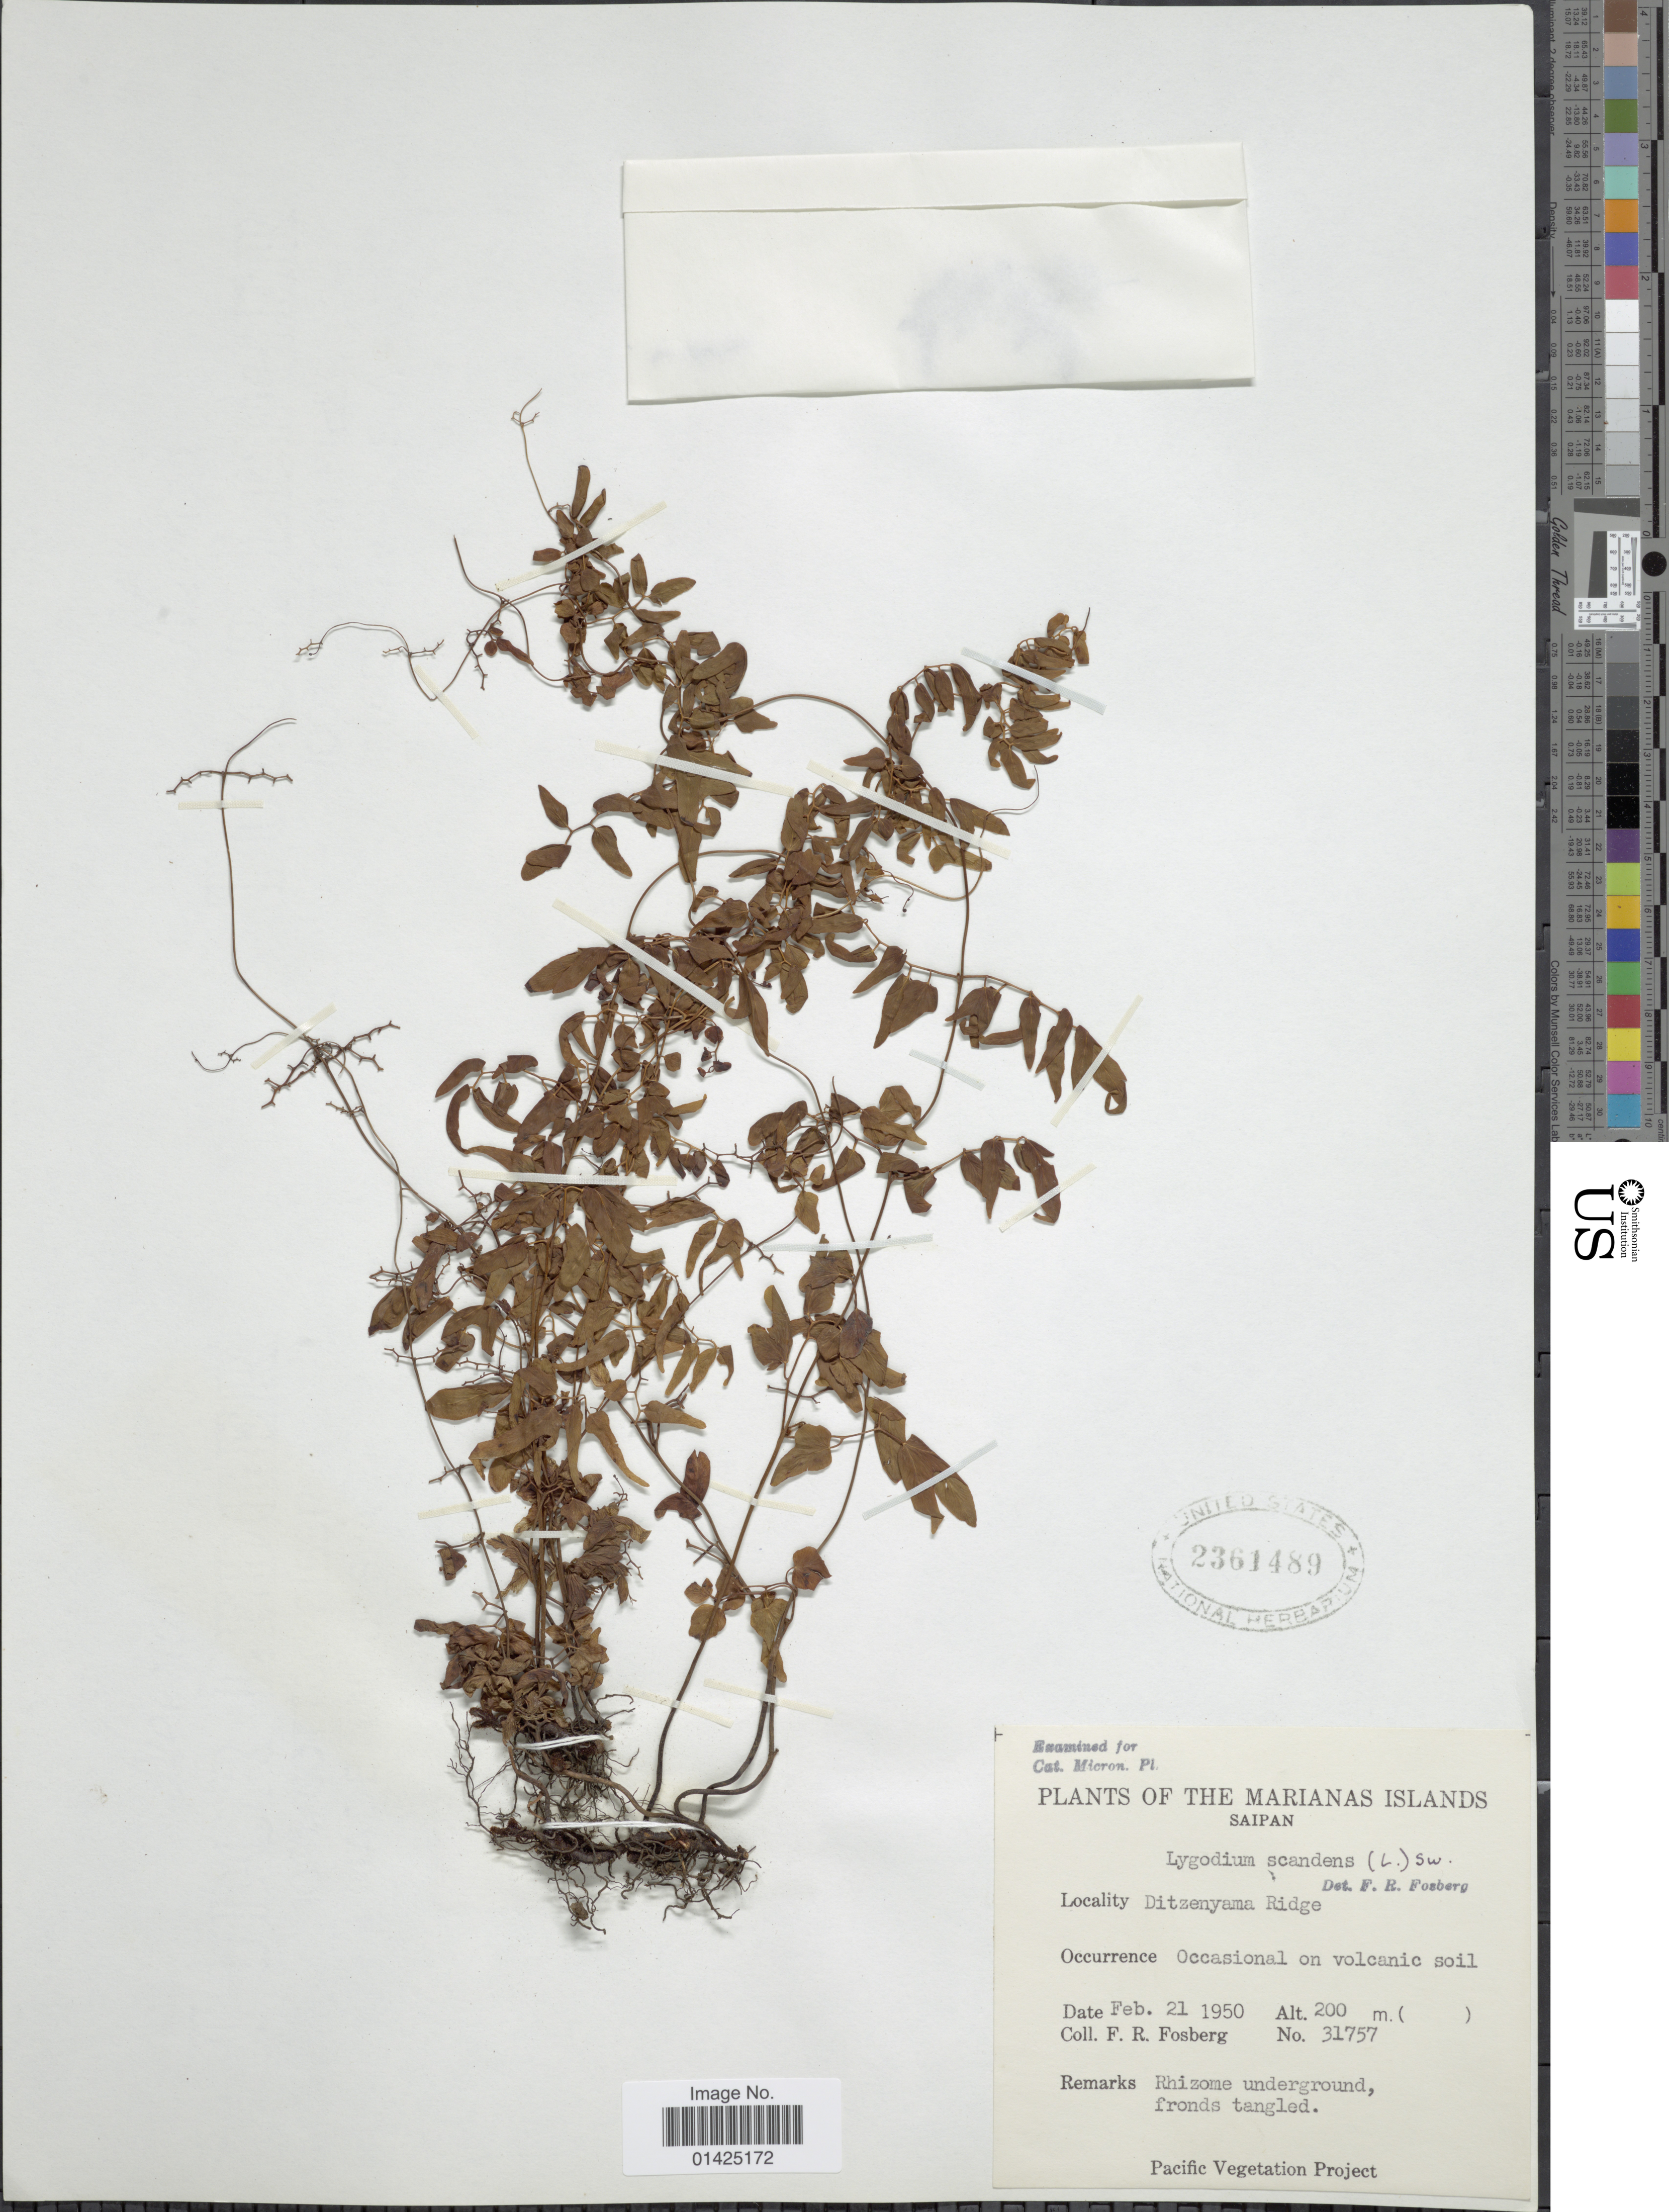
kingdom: Plantae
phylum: Tracheophyta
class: Polypodiopsida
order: Schizaeales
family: Lygodiaceae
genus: Lygodium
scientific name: Lygodium microphyllum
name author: (Cav.) R. Br.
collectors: F. R. Fosberg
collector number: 31757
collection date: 1950-02-21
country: Northern Mariana Islands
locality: Saipan, Ditzenyama Ridge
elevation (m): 200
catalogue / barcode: US 2361489